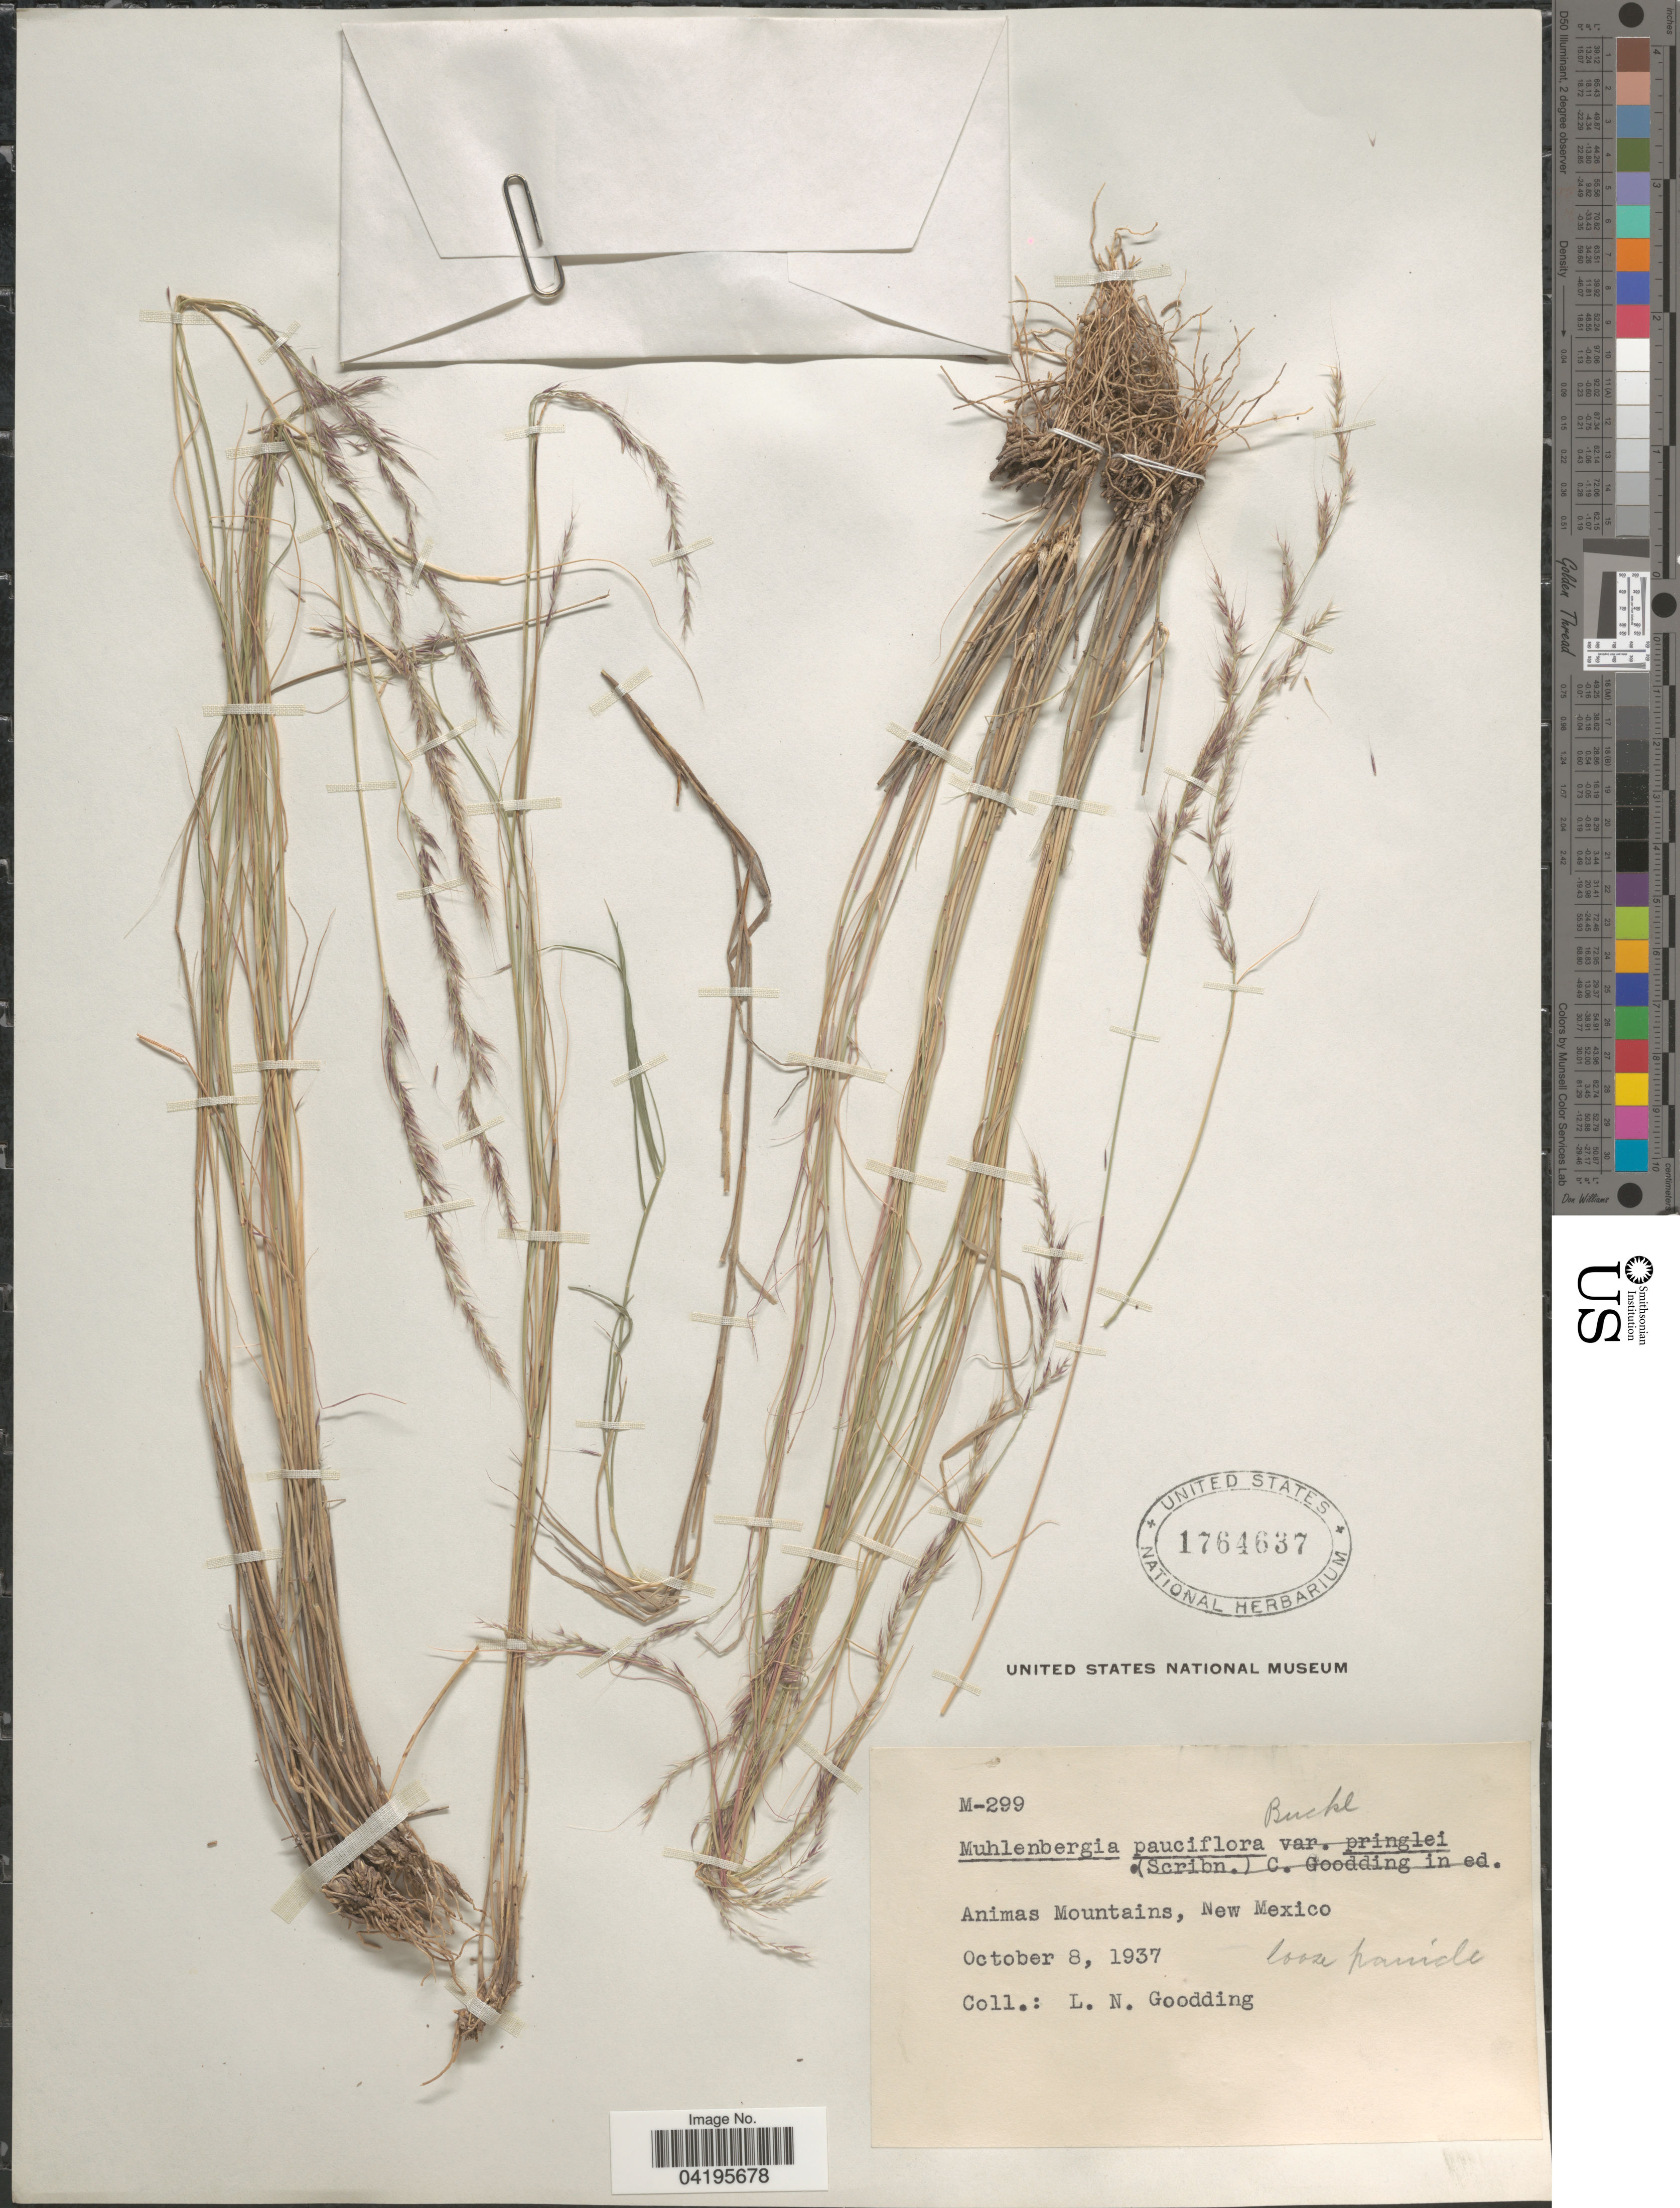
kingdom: Plantae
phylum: Tracheophyta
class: Liliopsida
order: Poales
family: Poaceae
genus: Muhlenbergia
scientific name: Muhlenbergia pauciflora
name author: Buckley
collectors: L. N. Goodding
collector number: M-299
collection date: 1937-10-08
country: United States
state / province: New Mexico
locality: Animas Mountains.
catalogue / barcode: US 1764637